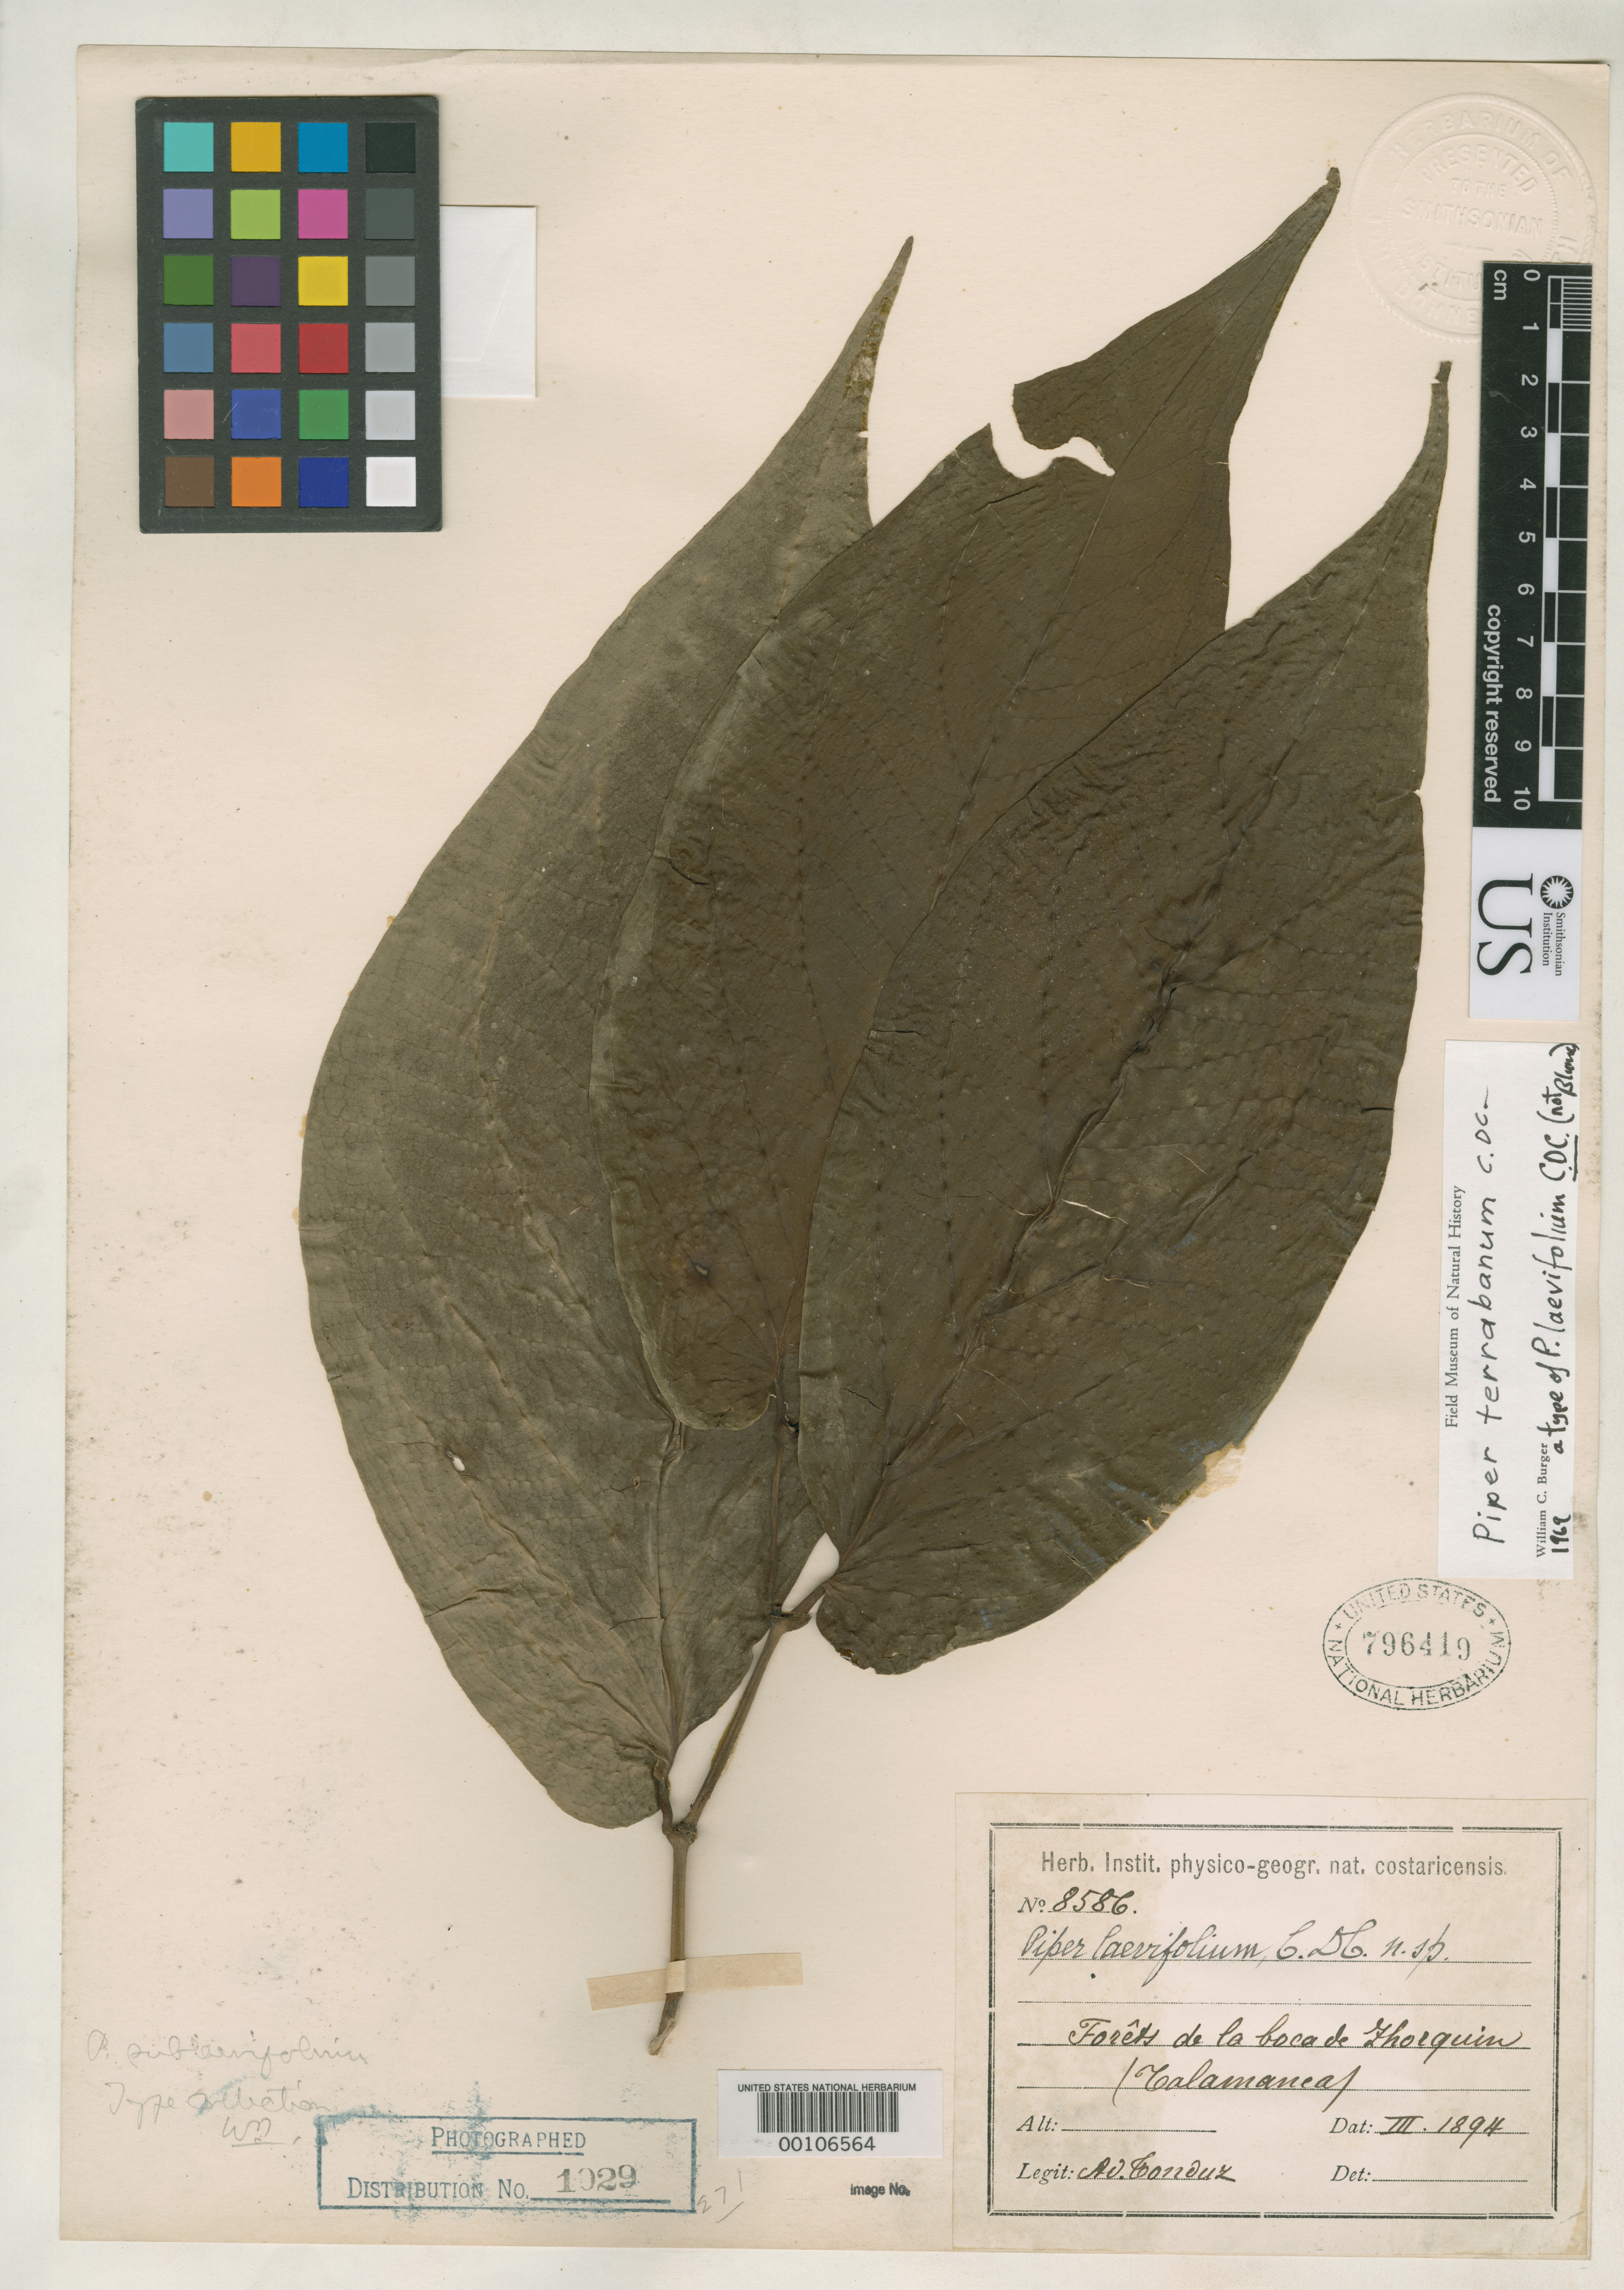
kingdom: Plantae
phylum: Tracheophyta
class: Magnoliopsida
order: Piperales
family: Piperaceae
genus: Piper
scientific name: Piper laevifolium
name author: C. DC. in Pittier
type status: Isotype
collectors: A. Tonduz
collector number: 8586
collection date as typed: Mar 1894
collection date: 1894-03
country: Costa Rica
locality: Near Rio Zhorquin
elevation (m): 50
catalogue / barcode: US 796419